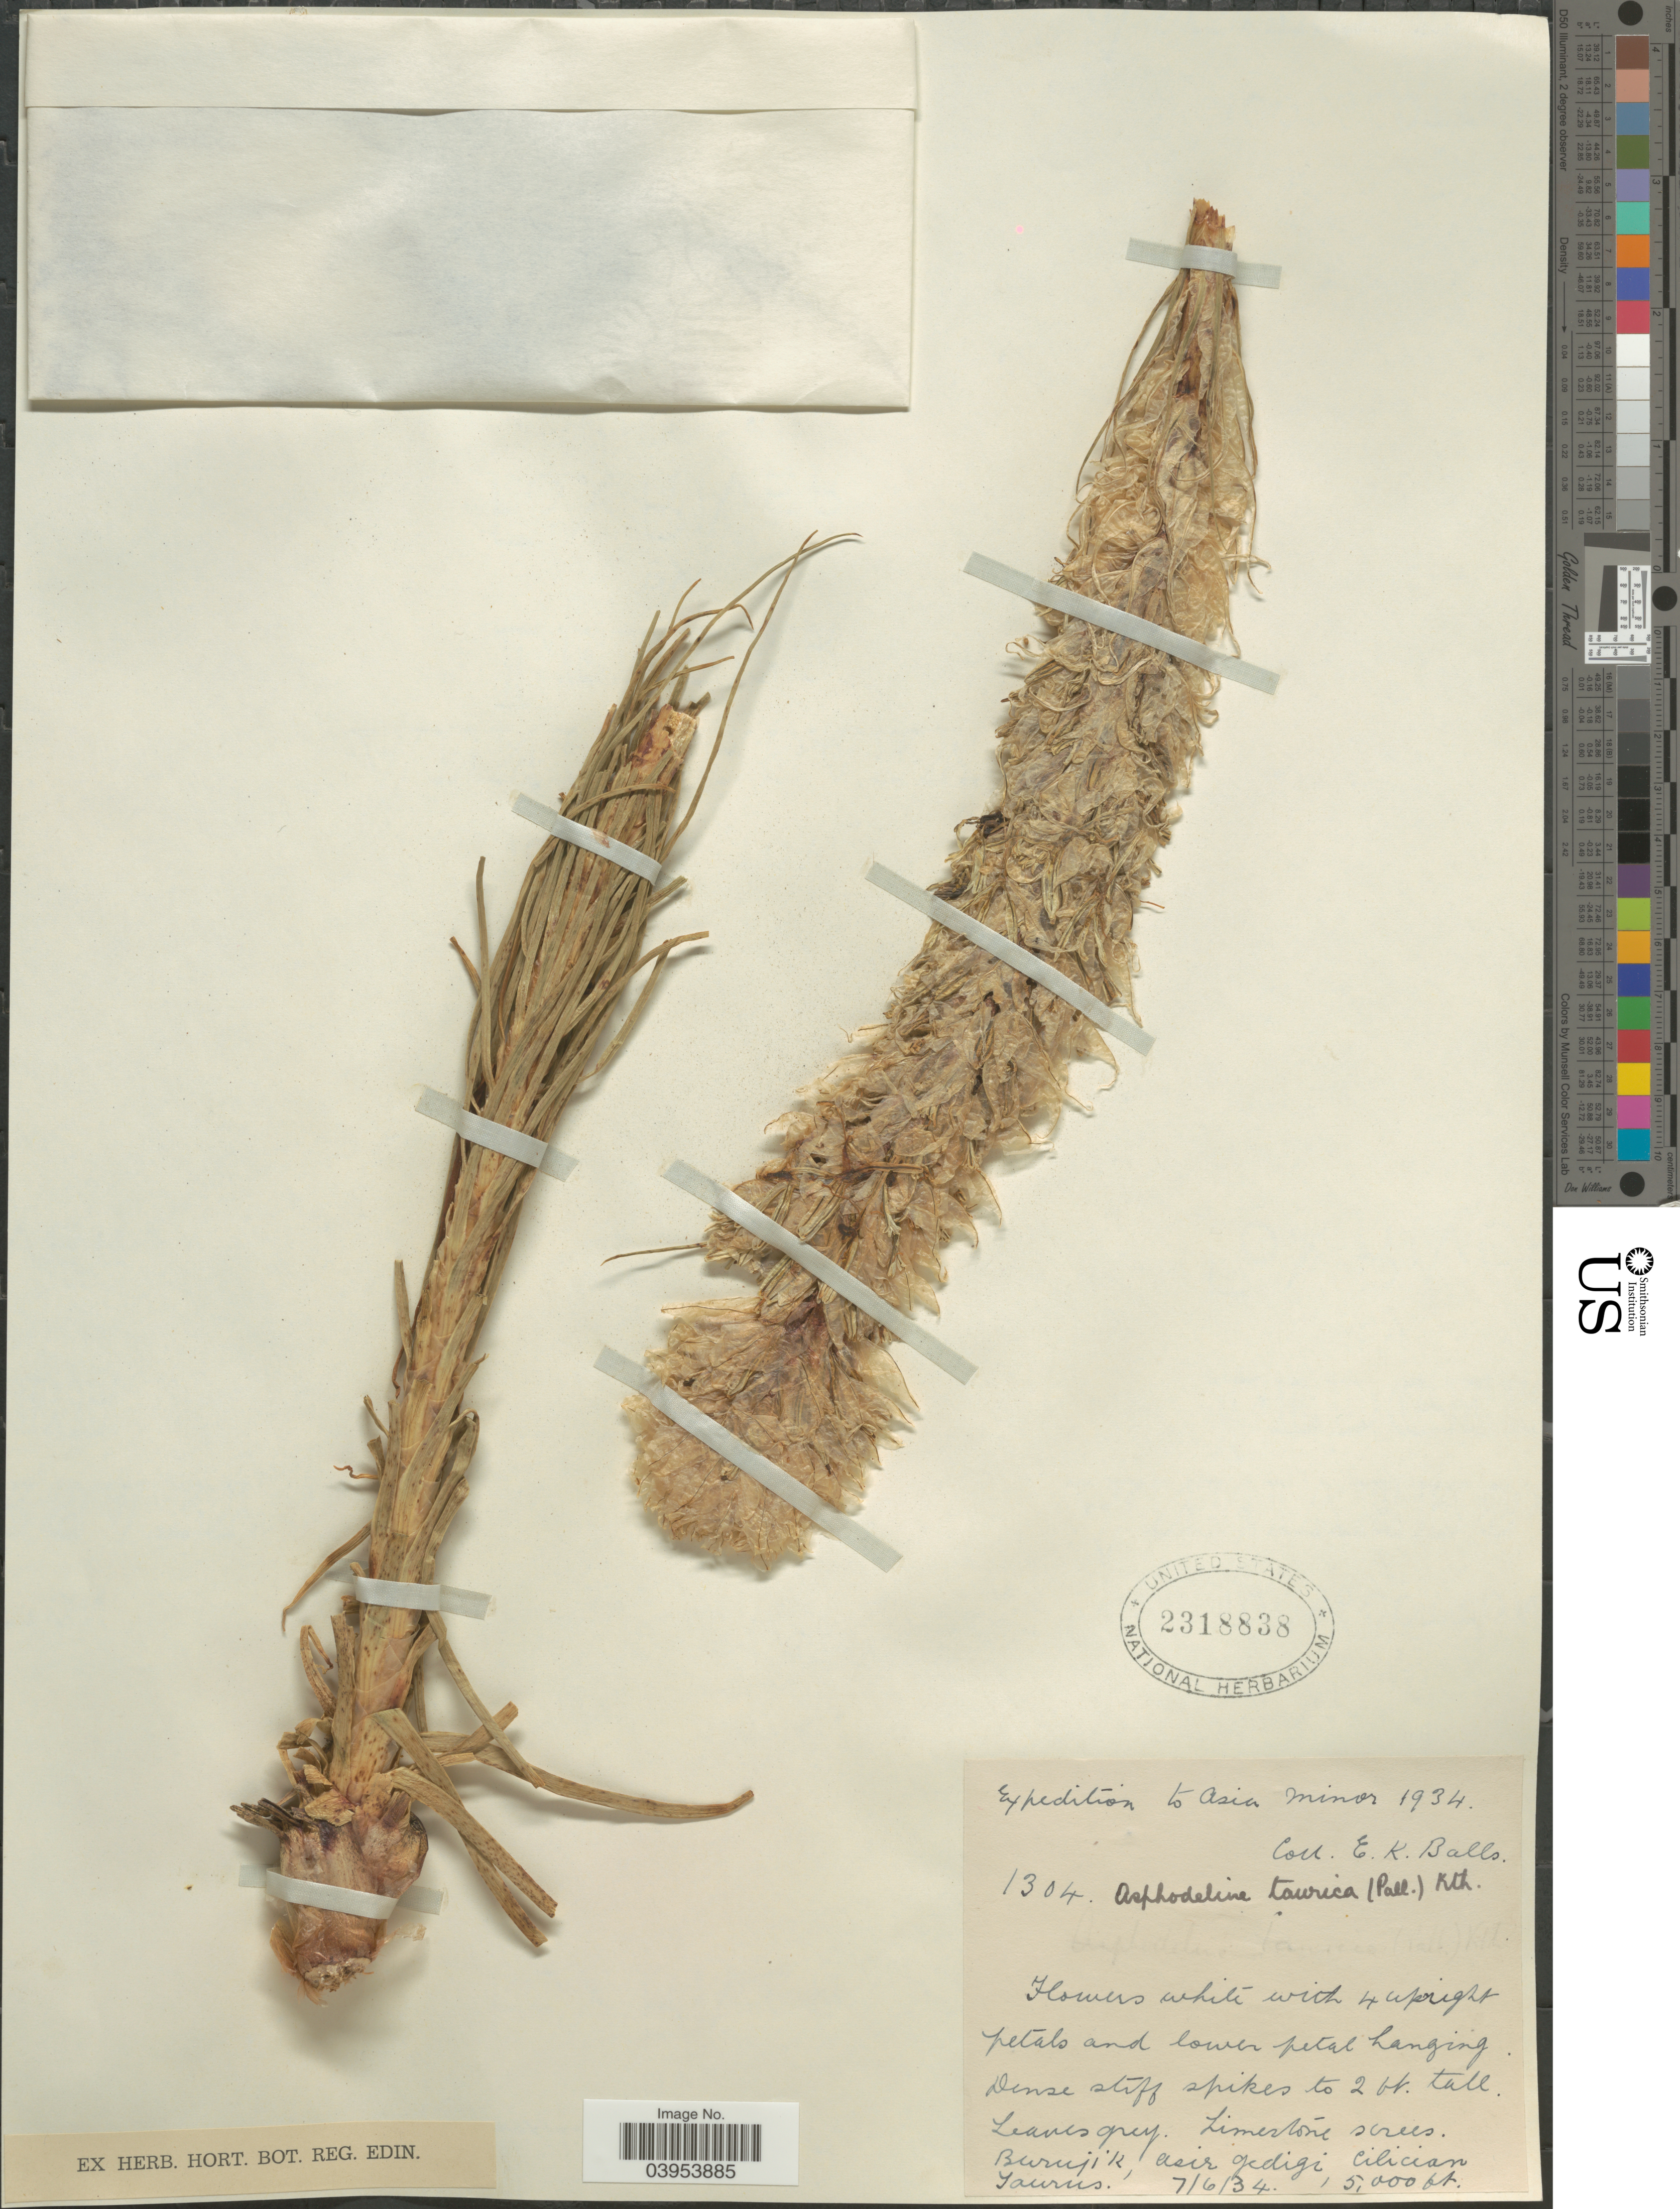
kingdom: Plantae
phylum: Tracheophyta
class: Liliopsida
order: Asparagales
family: Asphodelaceae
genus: Asphodeline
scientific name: Asphodeline taurica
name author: (Pall.) Endl.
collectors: E. K. Balls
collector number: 1304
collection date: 1934-06-07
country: Turkey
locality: Asia Minor. Burujik, Asir Gedigi, Cilician Taurus.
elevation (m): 1524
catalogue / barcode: US 2318838